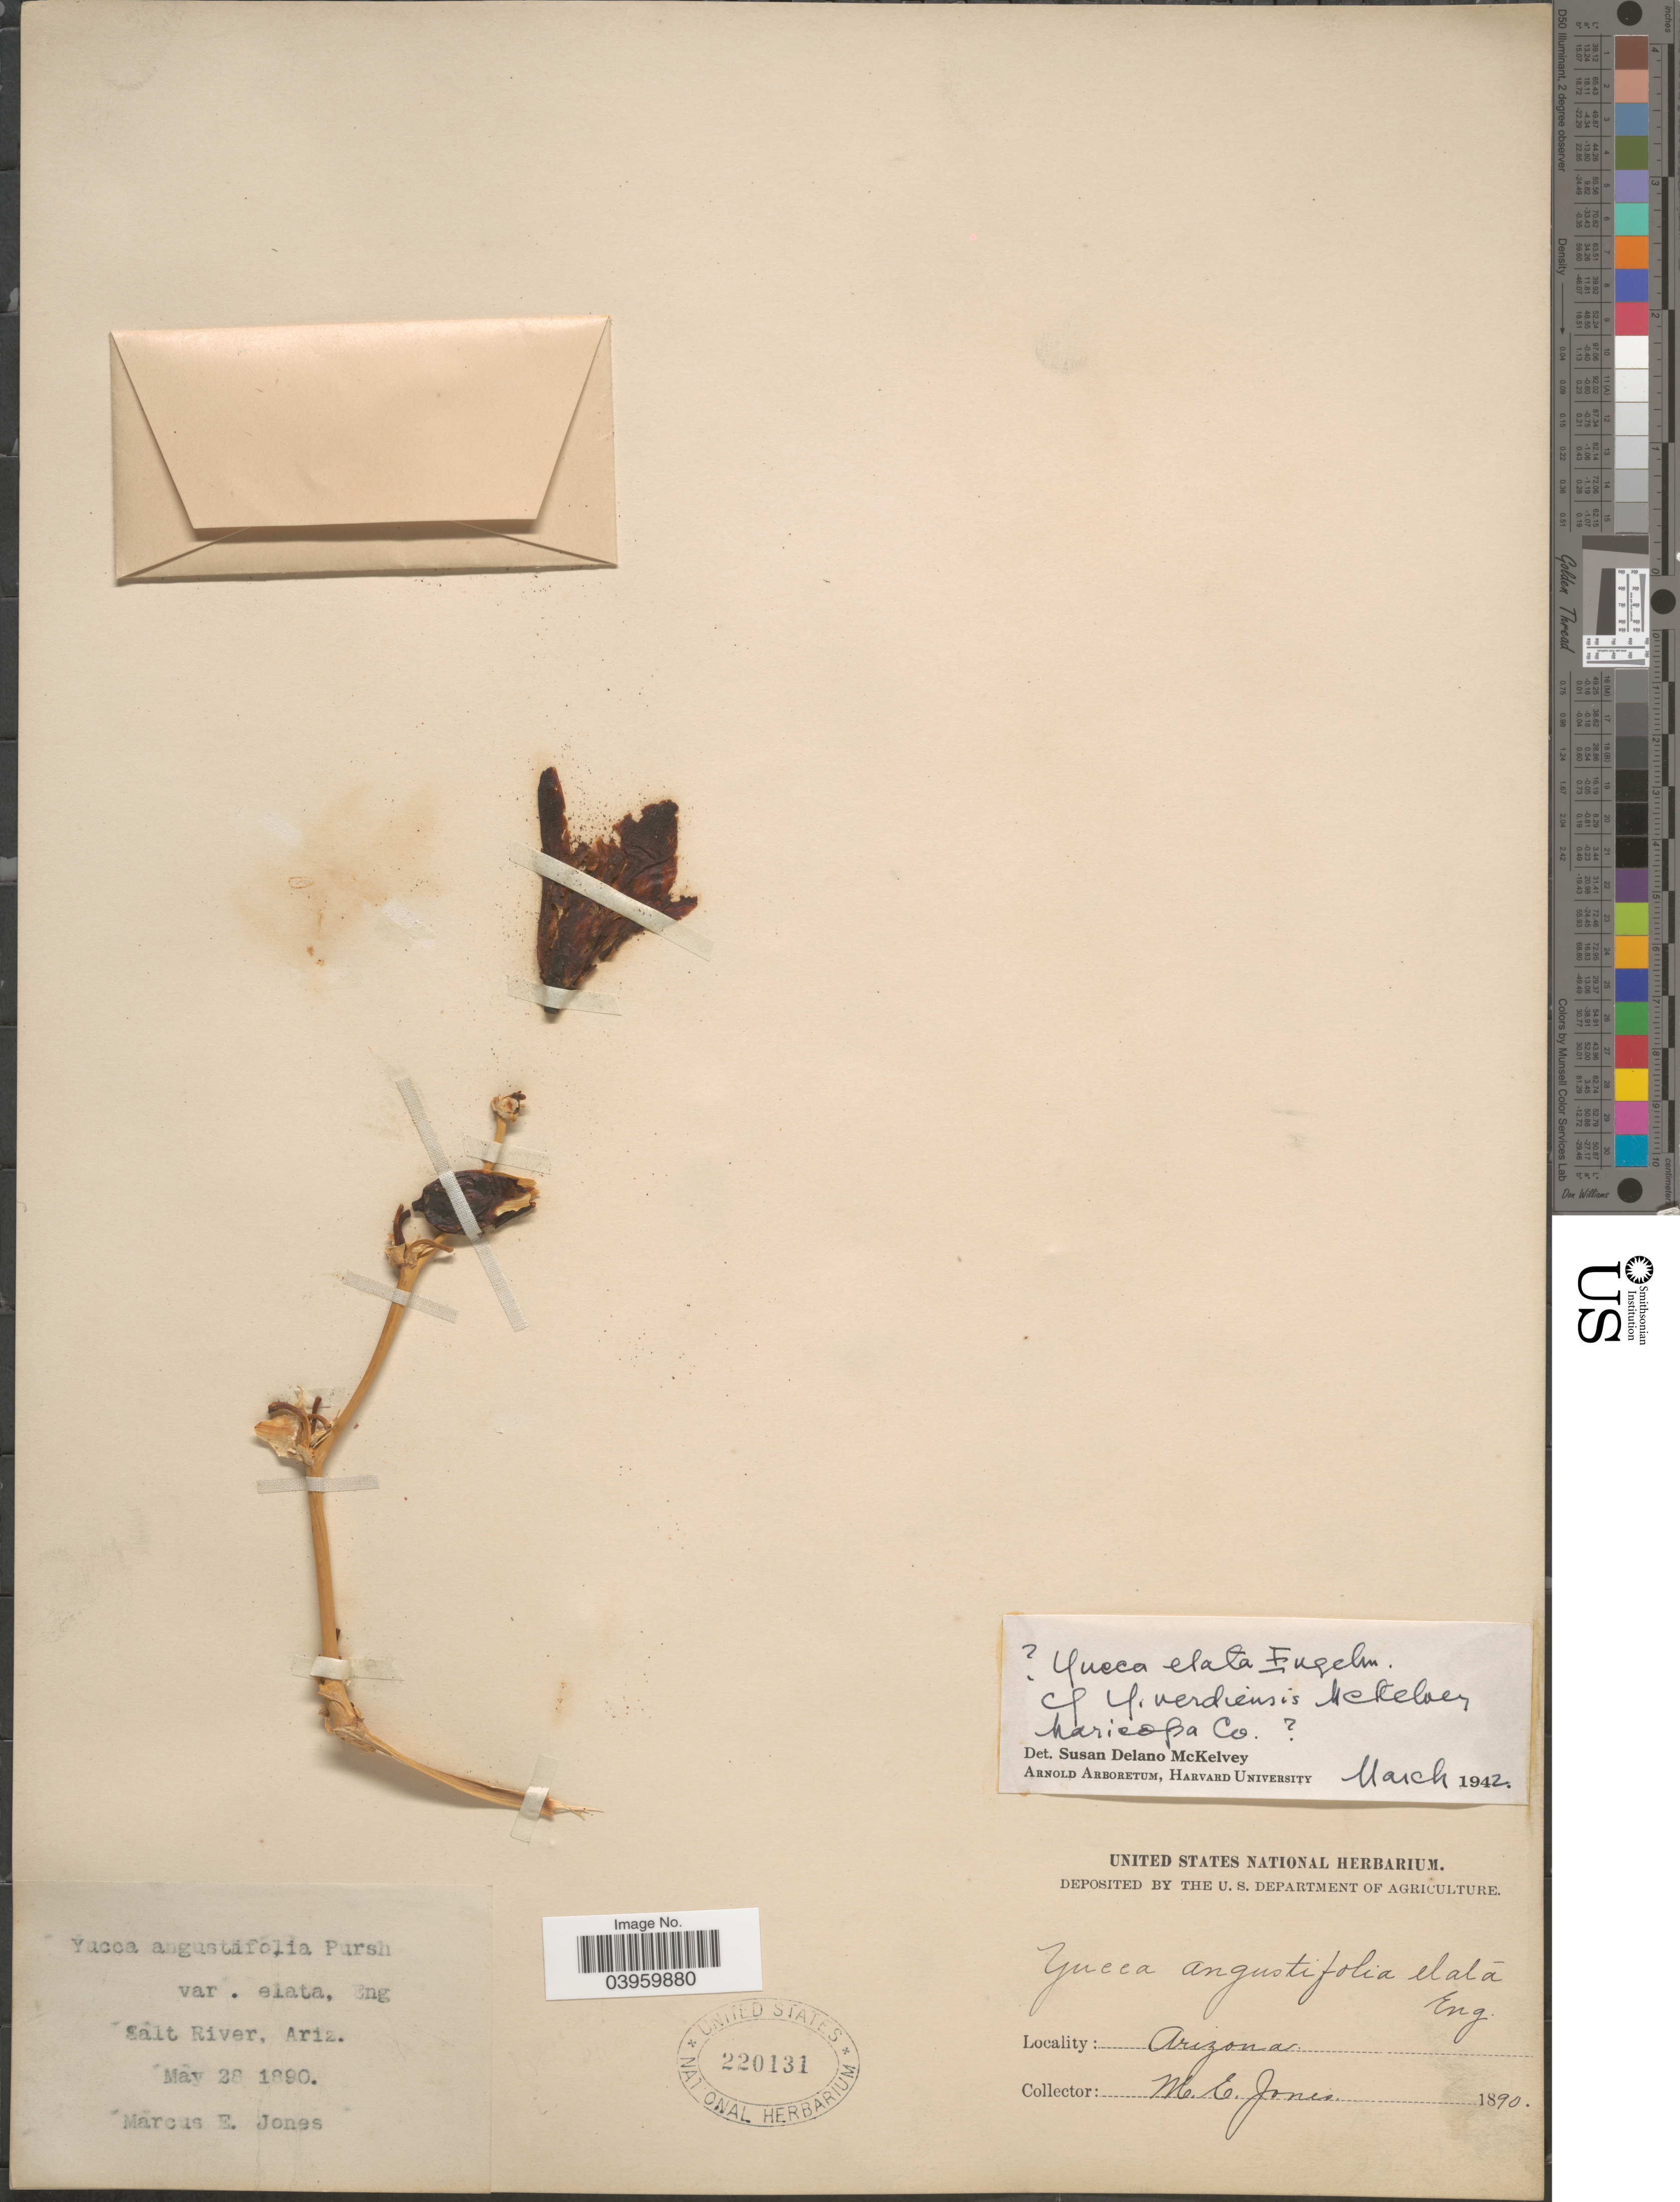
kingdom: Plantae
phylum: Tracheophyta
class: Liliopsida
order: Asparagales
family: Asparagaceae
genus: Yucca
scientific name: Yucca elata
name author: (Engelm.) Engelm.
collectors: M. E. Jones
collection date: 1890-05-28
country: United States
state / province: Arizona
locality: Salt River.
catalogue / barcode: US 220131